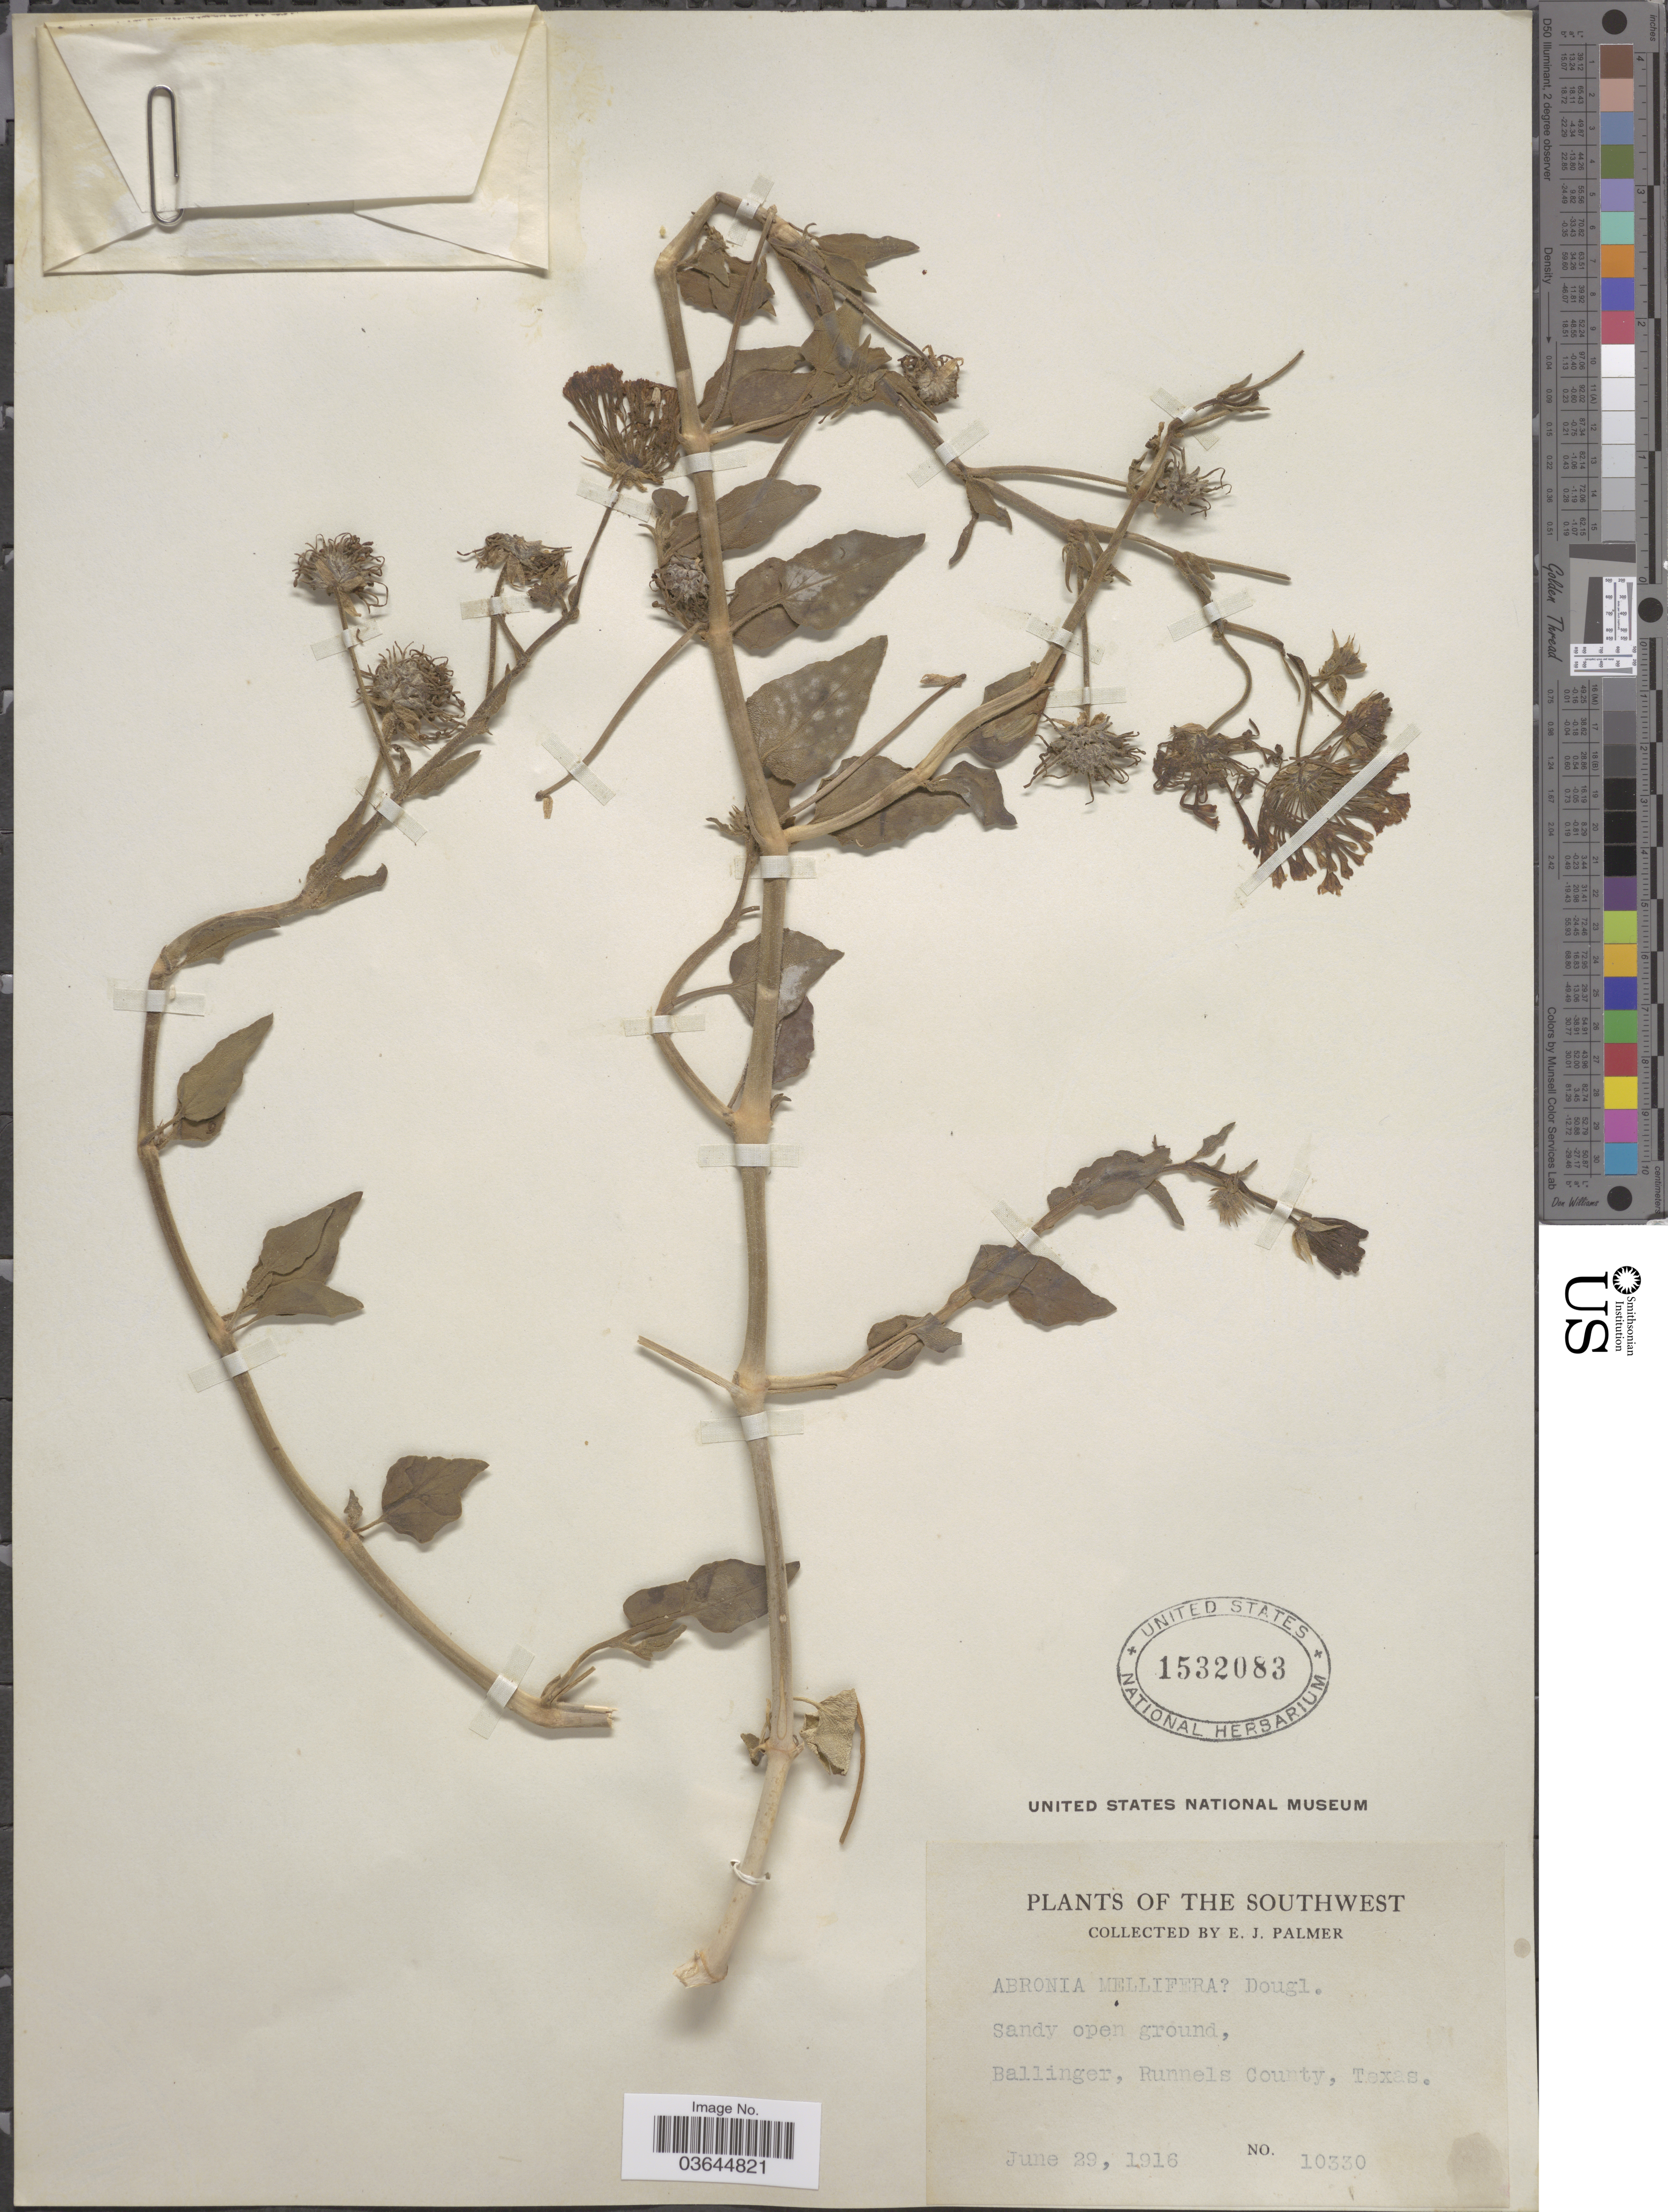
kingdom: Plantae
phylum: Tracheophyta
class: Magnoliopsida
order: Caryophyllales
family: Nyctaginaceae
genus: Abronia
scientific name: Abronia texana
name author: Standl.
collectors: E. J. Palmer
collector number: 10330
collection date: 1916-06-29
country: United States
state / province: Texas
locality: The Southwest. Ballinger, Runnels County.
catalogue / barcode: US 1532083